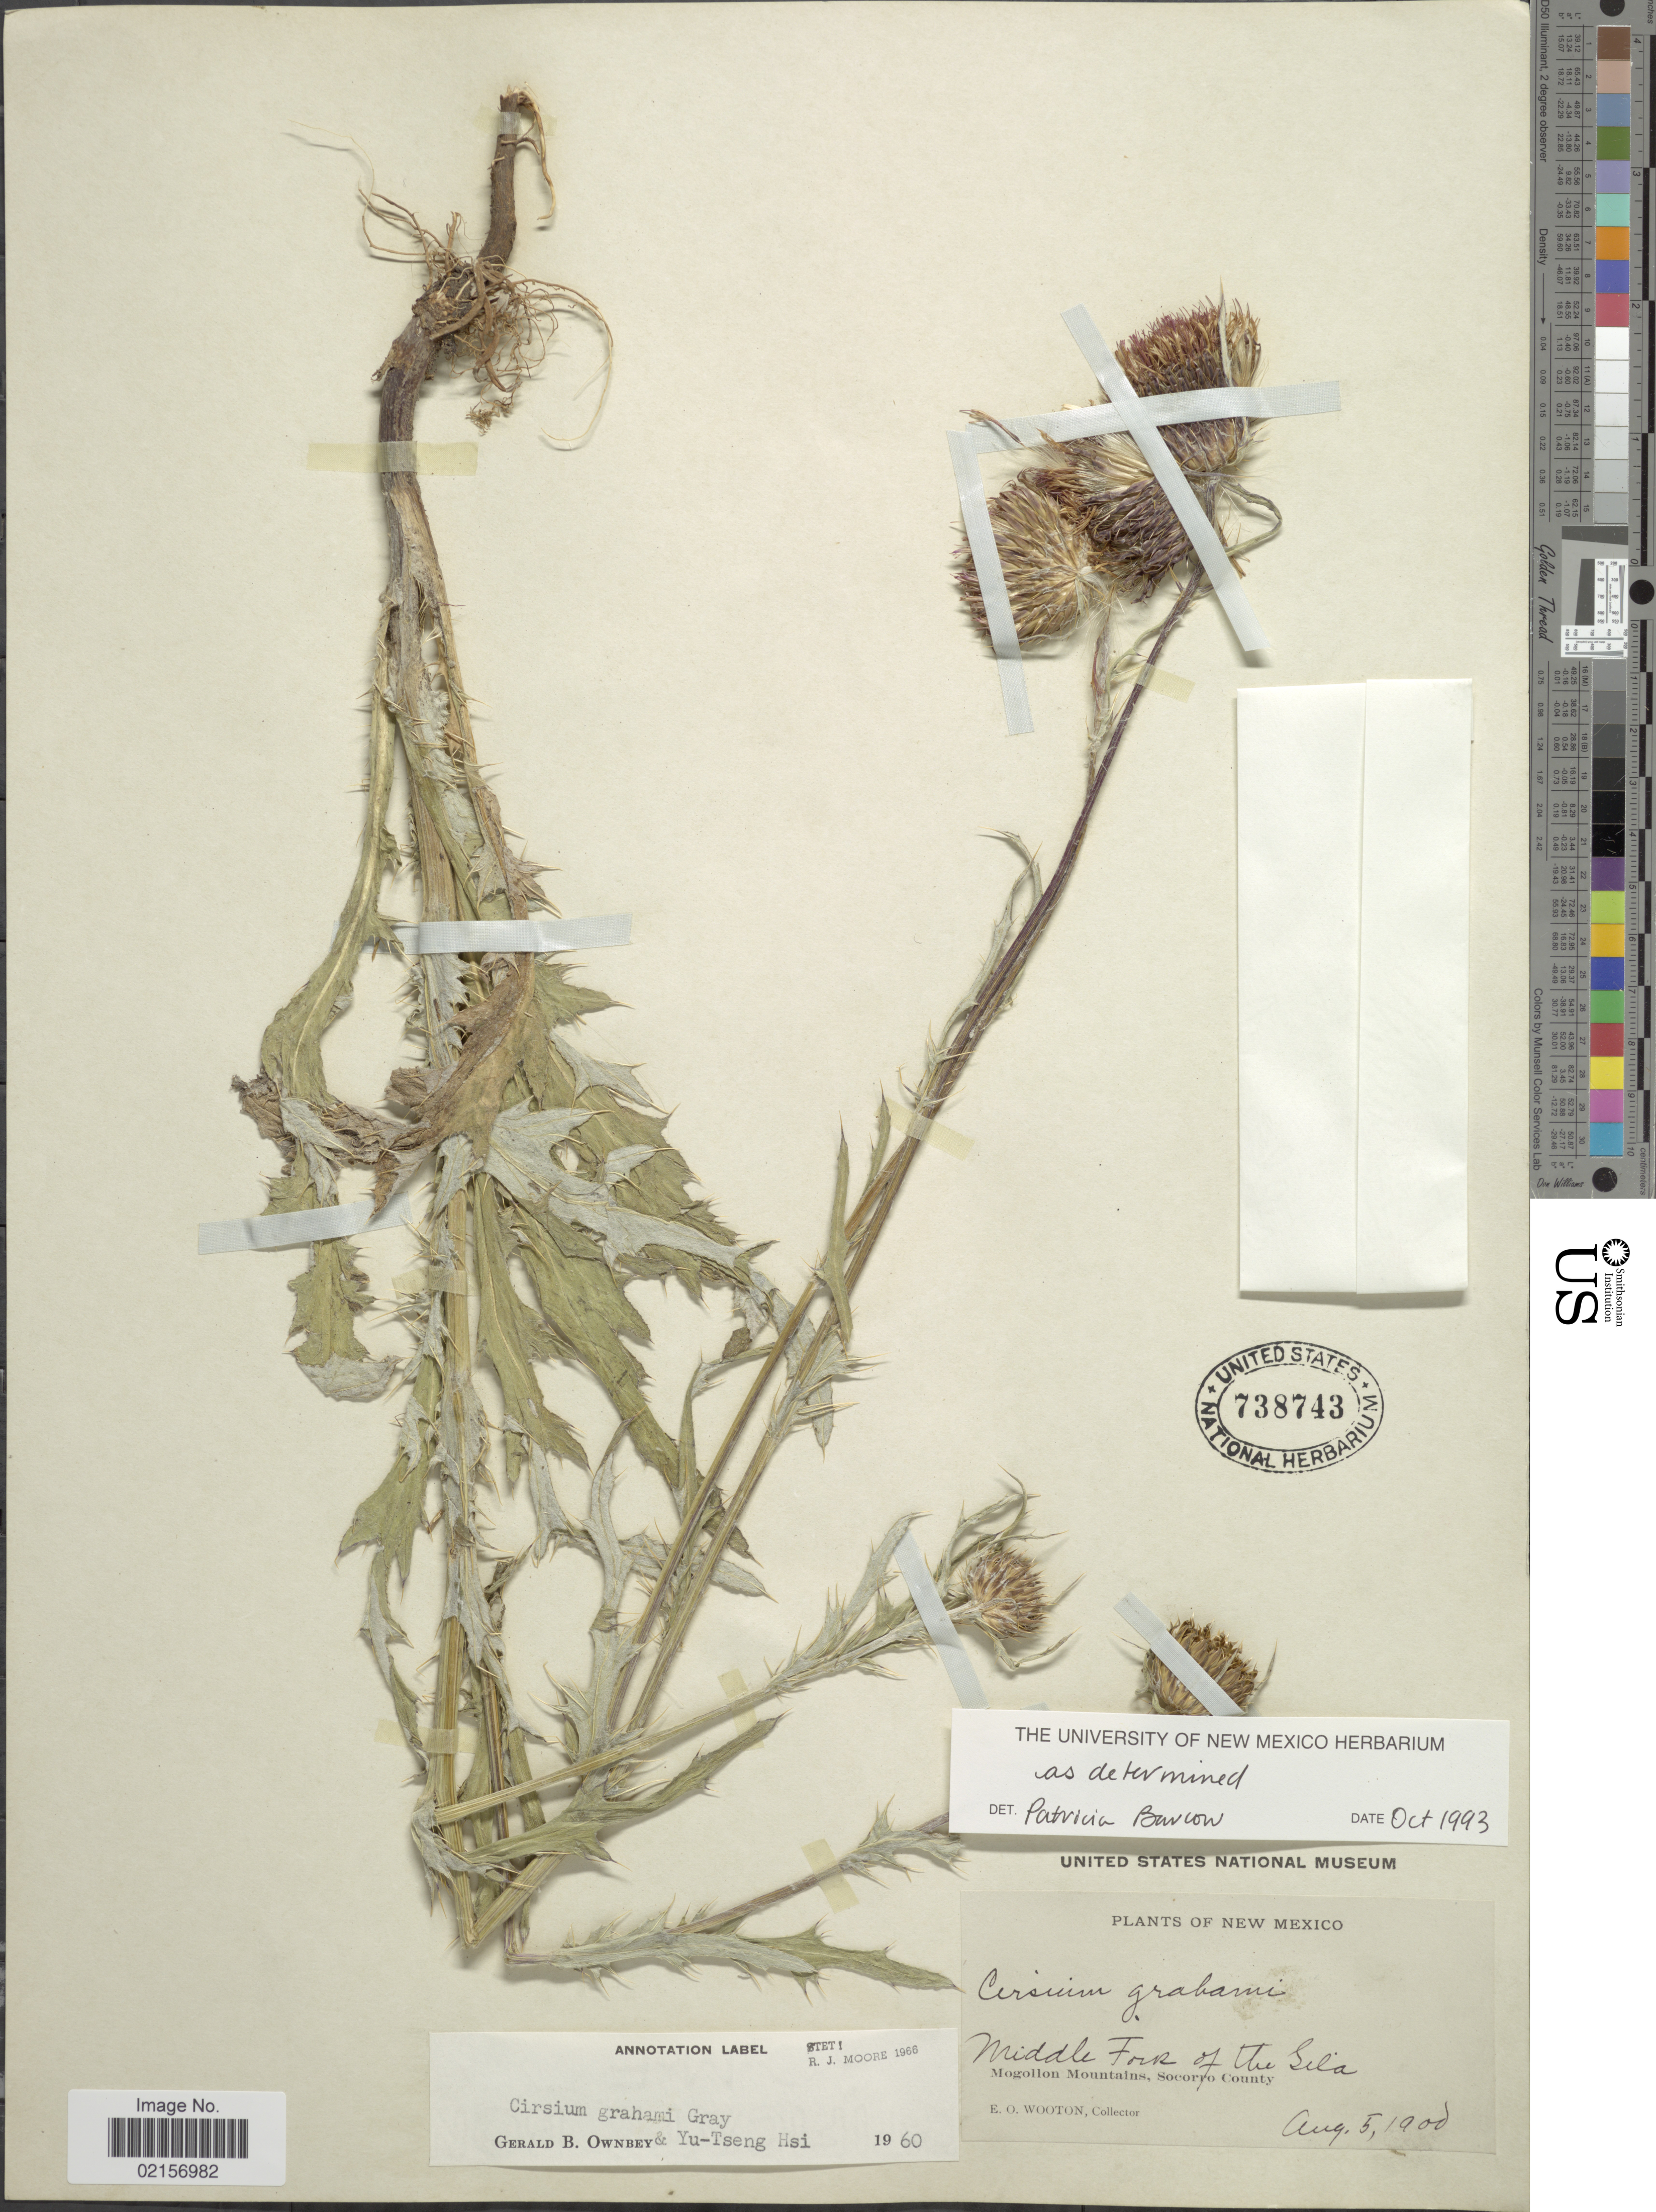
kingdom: Plantae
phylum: Tracheophyta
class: Magnoliopsida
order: Asterales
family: Asteraceae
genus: Cirsium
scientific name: Cirsium grahamii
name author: A. Gray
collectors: E. O. Wooton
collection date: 1900-08-05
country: United States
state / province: New Mexico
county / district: Socorro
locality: Middle Fork of the Gila, Mogollon Mountains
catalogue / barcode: US 738743